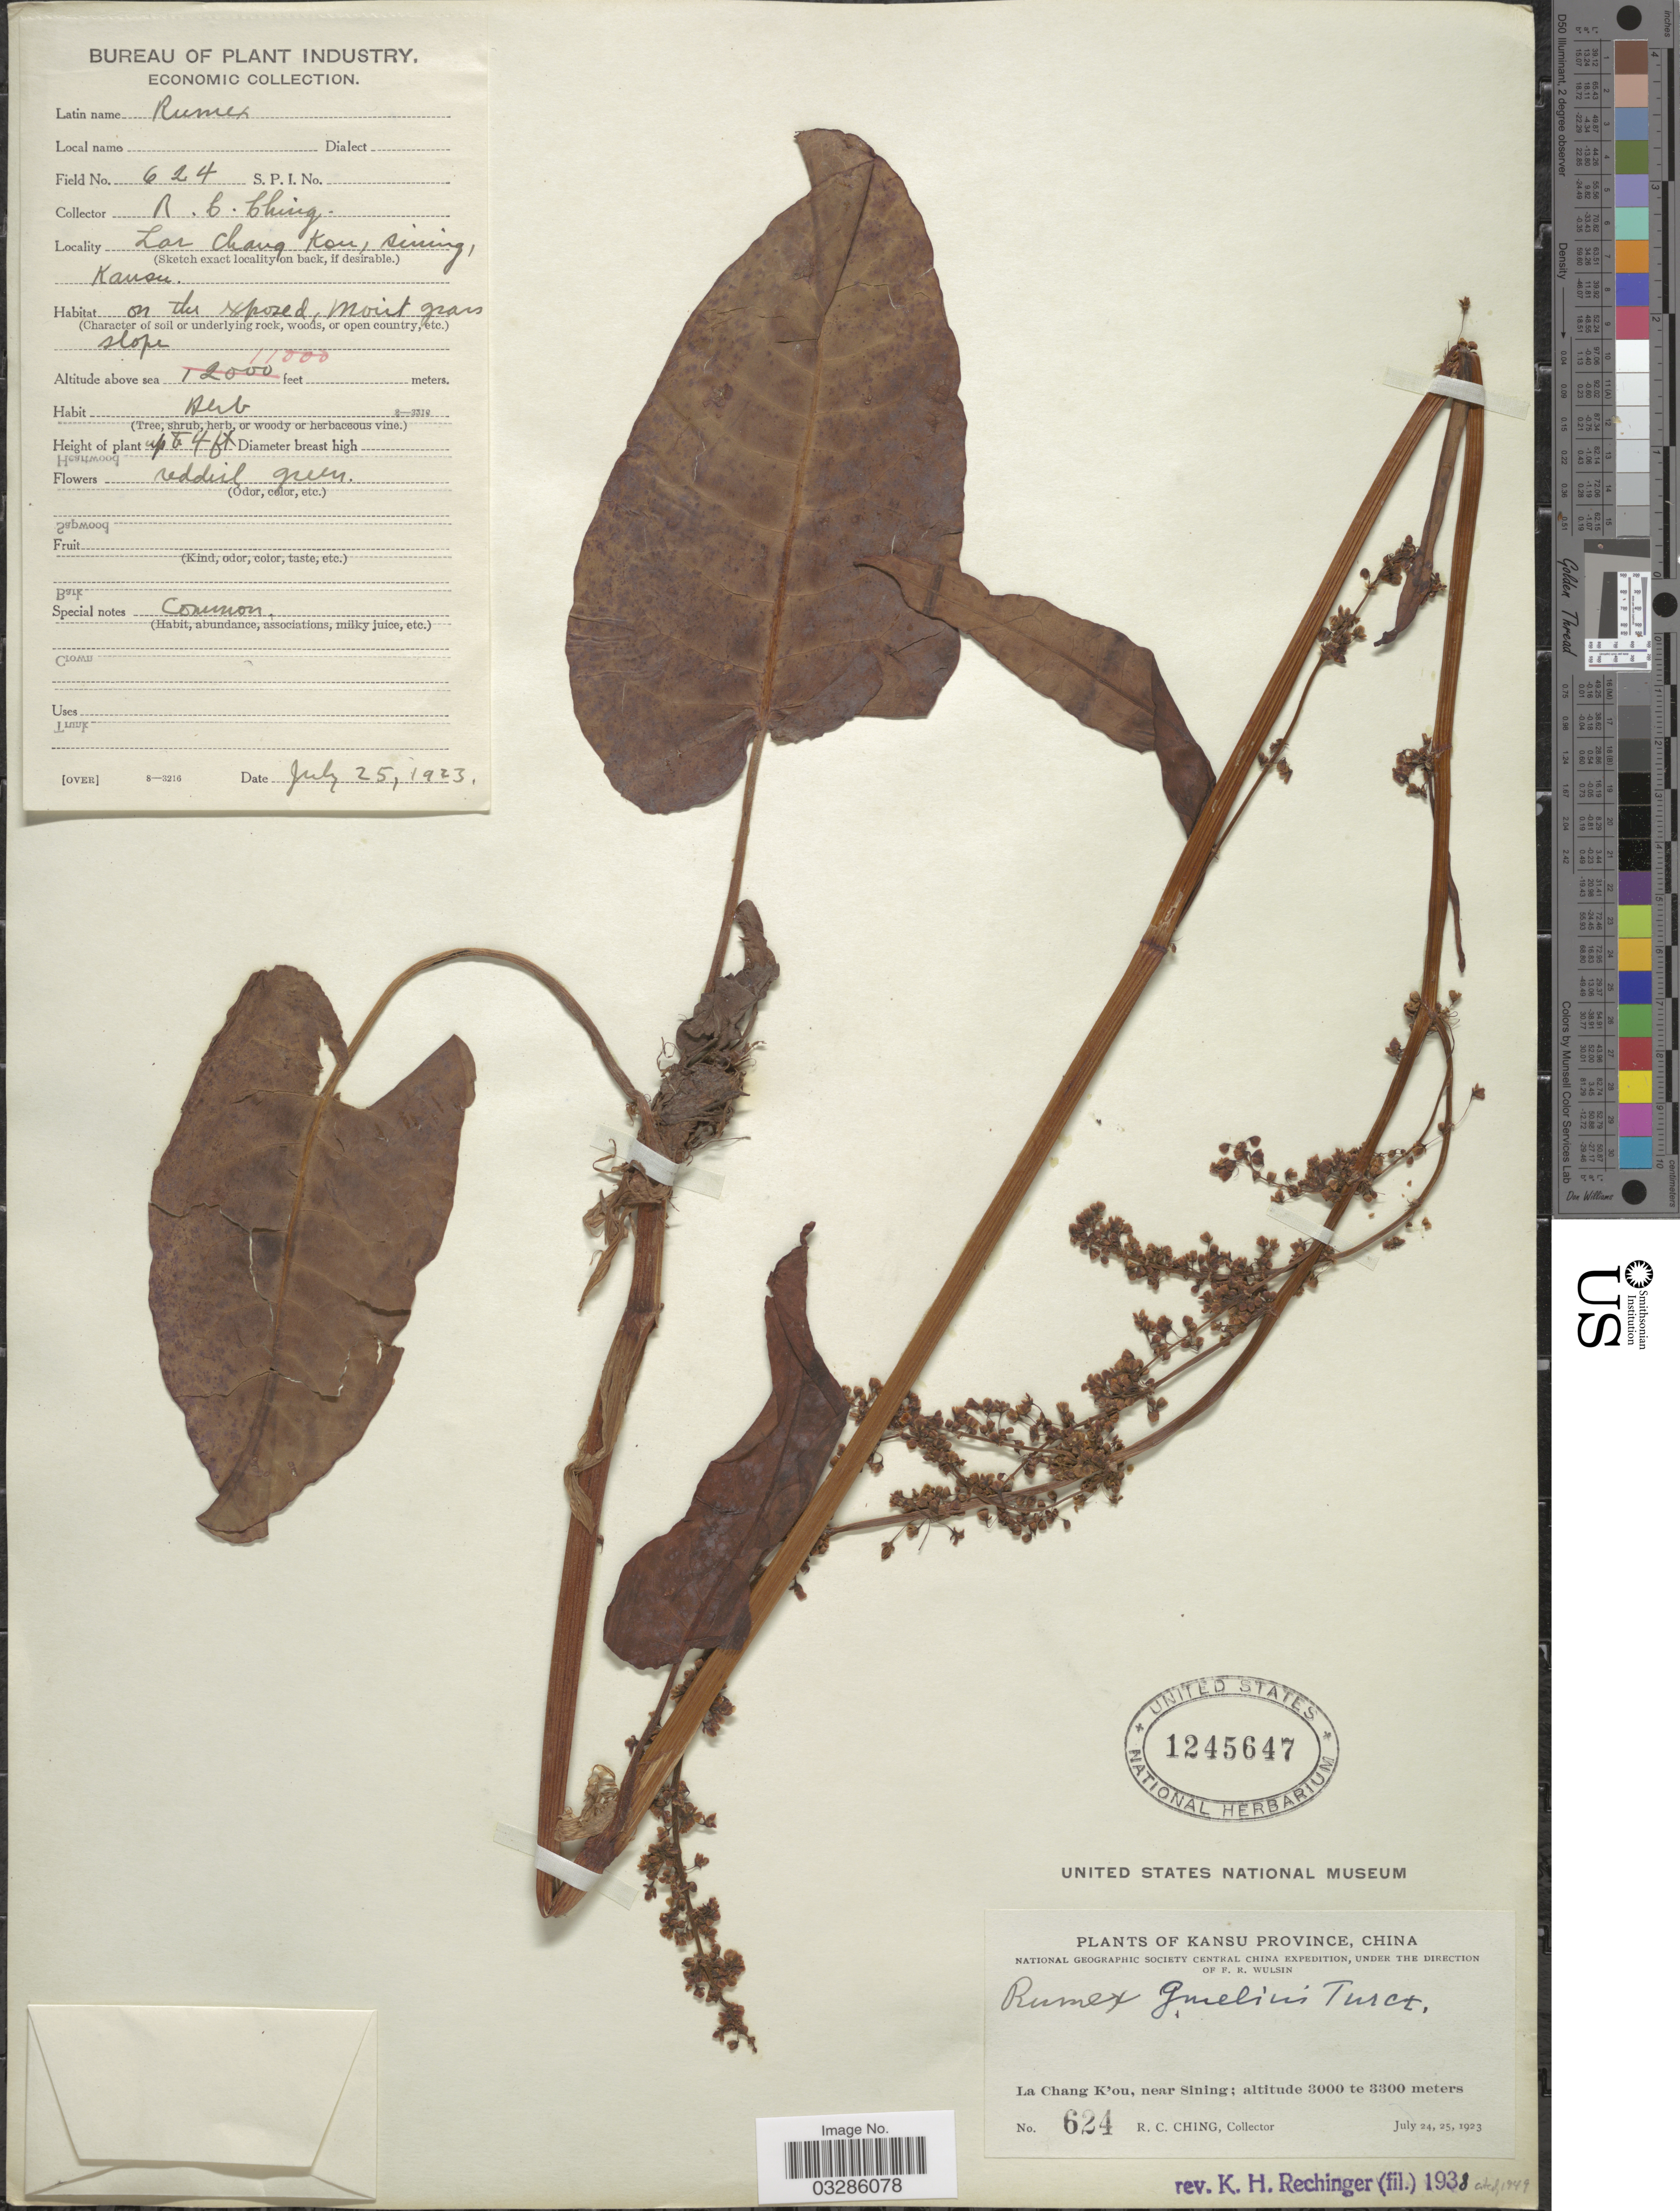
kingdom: Plantae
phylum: Tracheophyta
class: Magnoliopsida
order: Caryophyllales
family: Polygonaceae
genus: Rumex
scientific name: Rumex gmelinii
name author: Turcz. ex Ledeb.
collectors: R. C. Ching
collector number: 624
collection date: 1923-07-25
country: China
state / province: Gansu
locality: Lar Chang Kou, Sining, Kansu.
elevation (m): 3353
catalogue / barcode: US 1245647